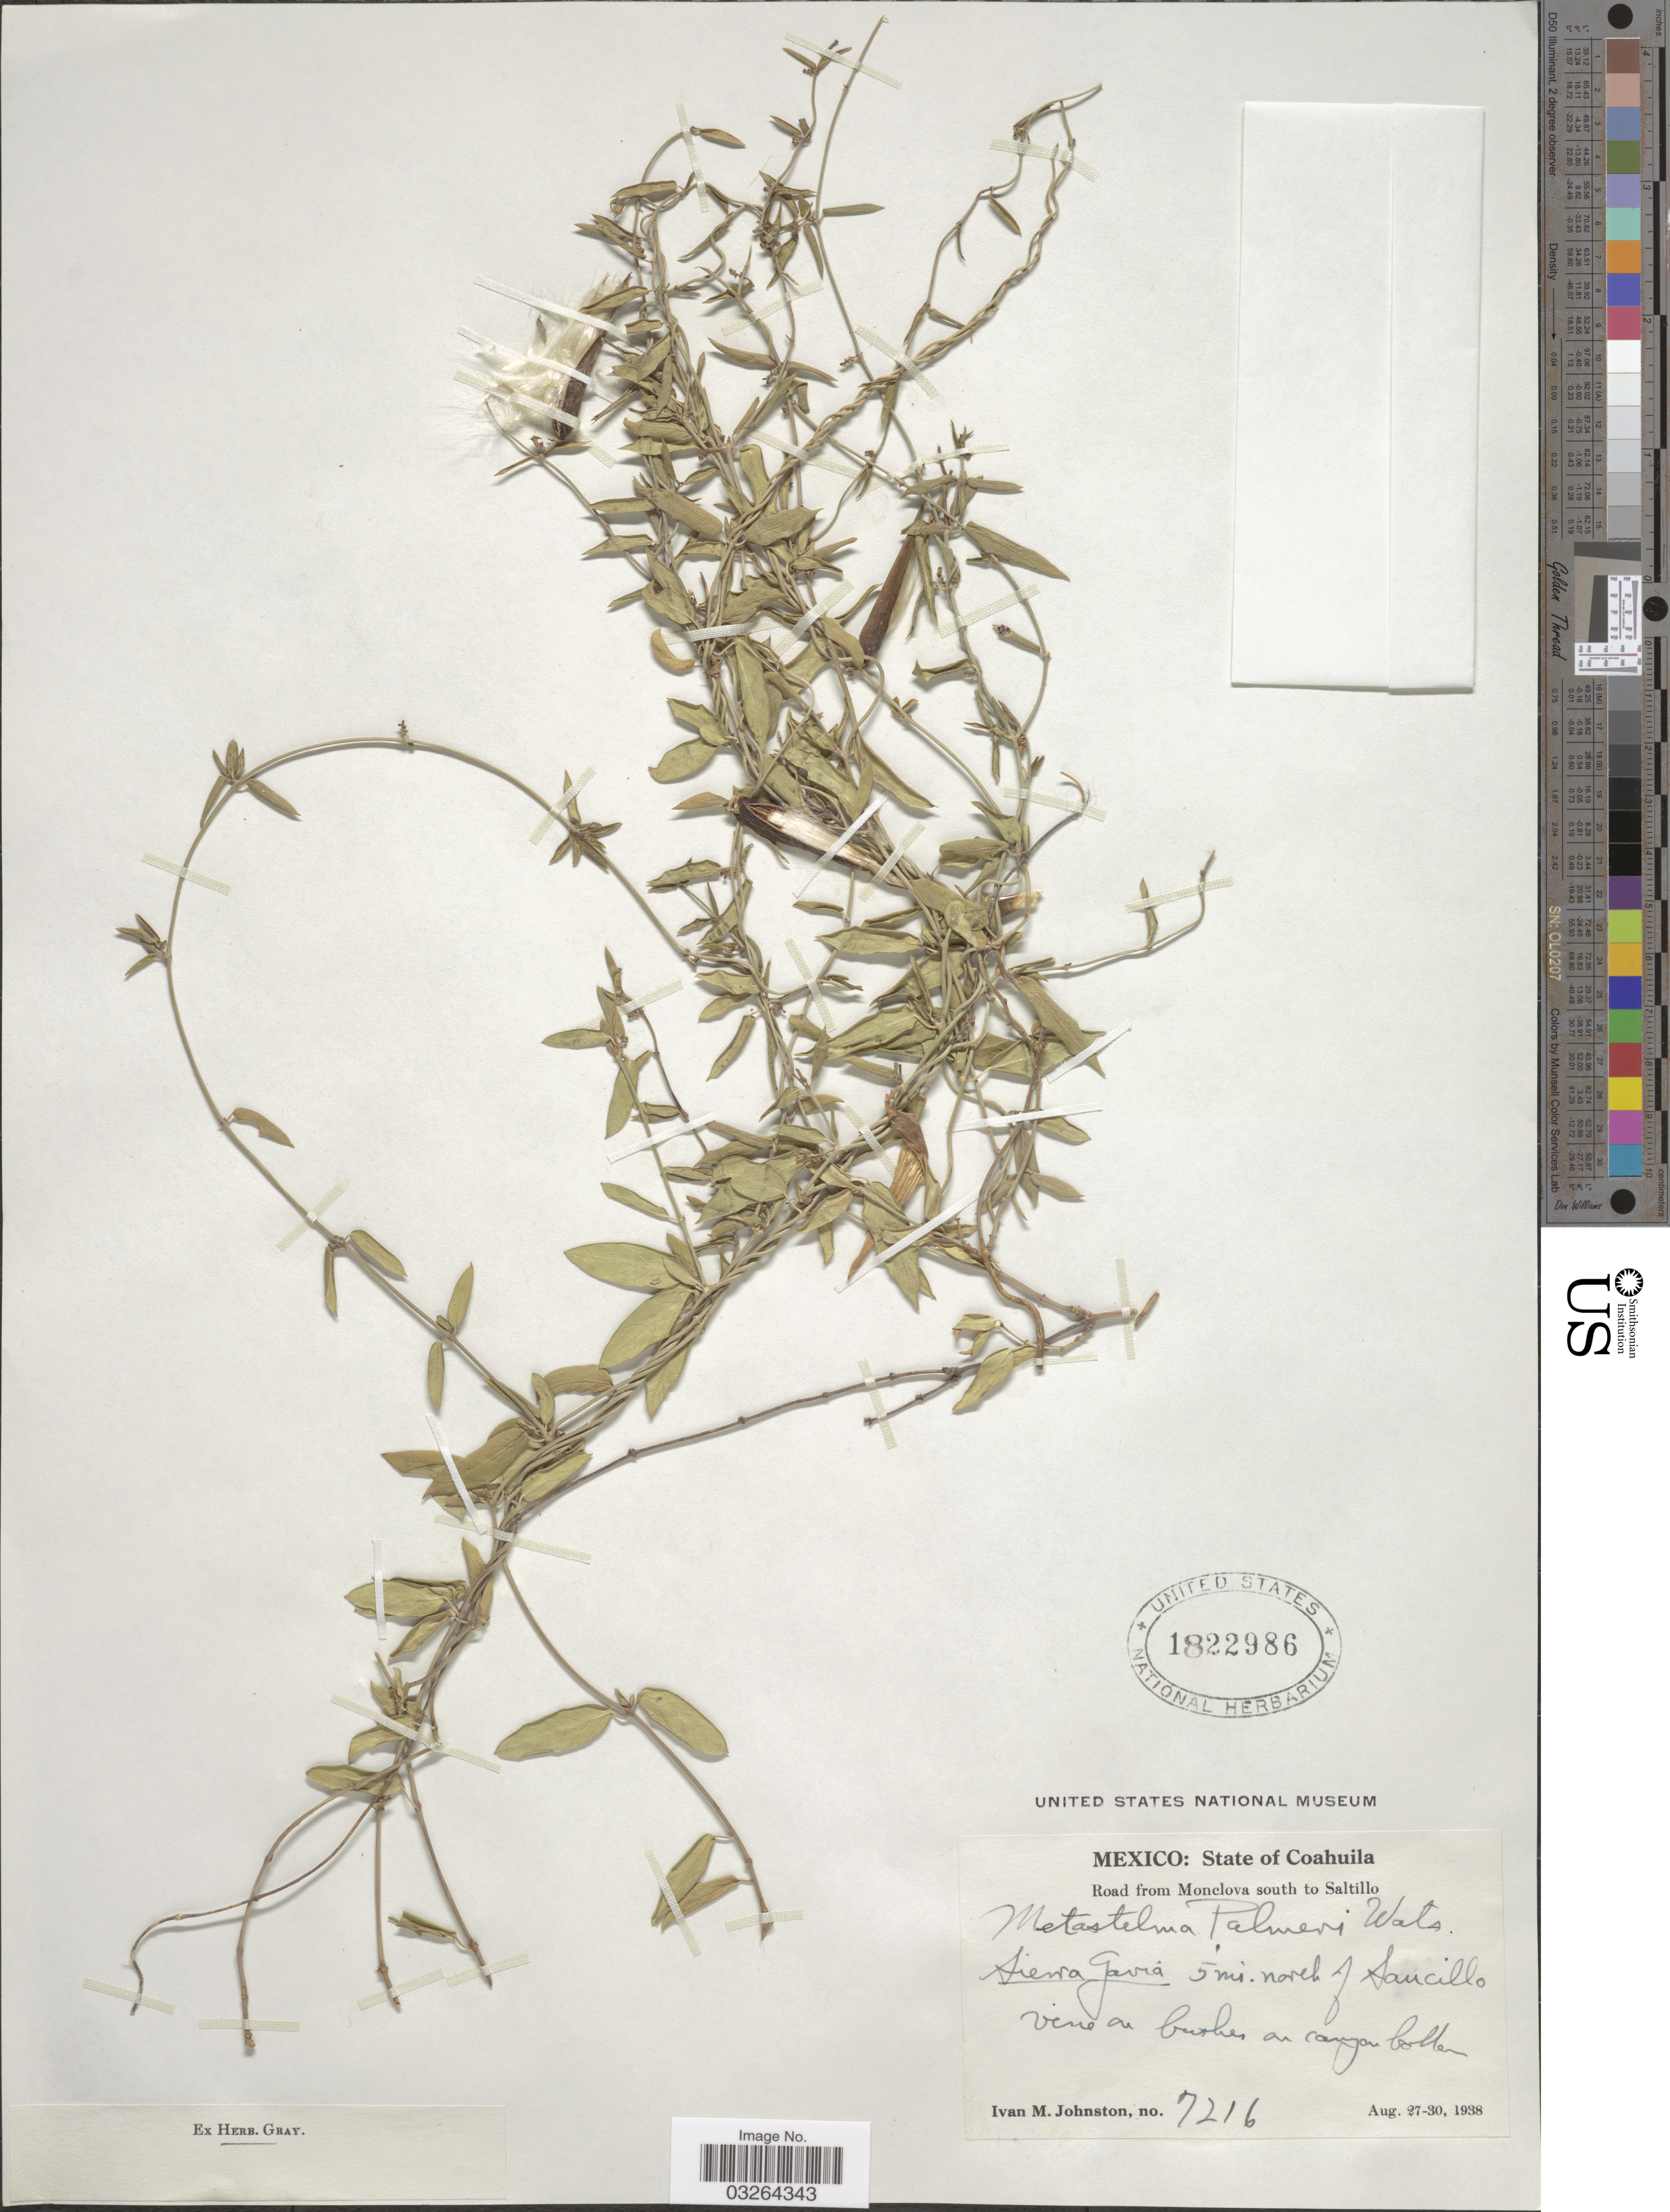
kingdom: Plantae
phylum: Tracheophyta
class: Magnoliopsida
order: Gentianales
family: Apocynaceae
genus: Cynanchum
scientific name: Cynanchum watsonianum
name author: Woodson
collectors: I.M. Johnston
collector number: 7216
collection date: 1938-08-27/1938-08-30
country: Mexico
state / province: Coahuila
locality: Road from Monclova south to Saltillo. Sierra Gavia 5 mi. north of Saucillo.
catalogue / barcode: US 1822986